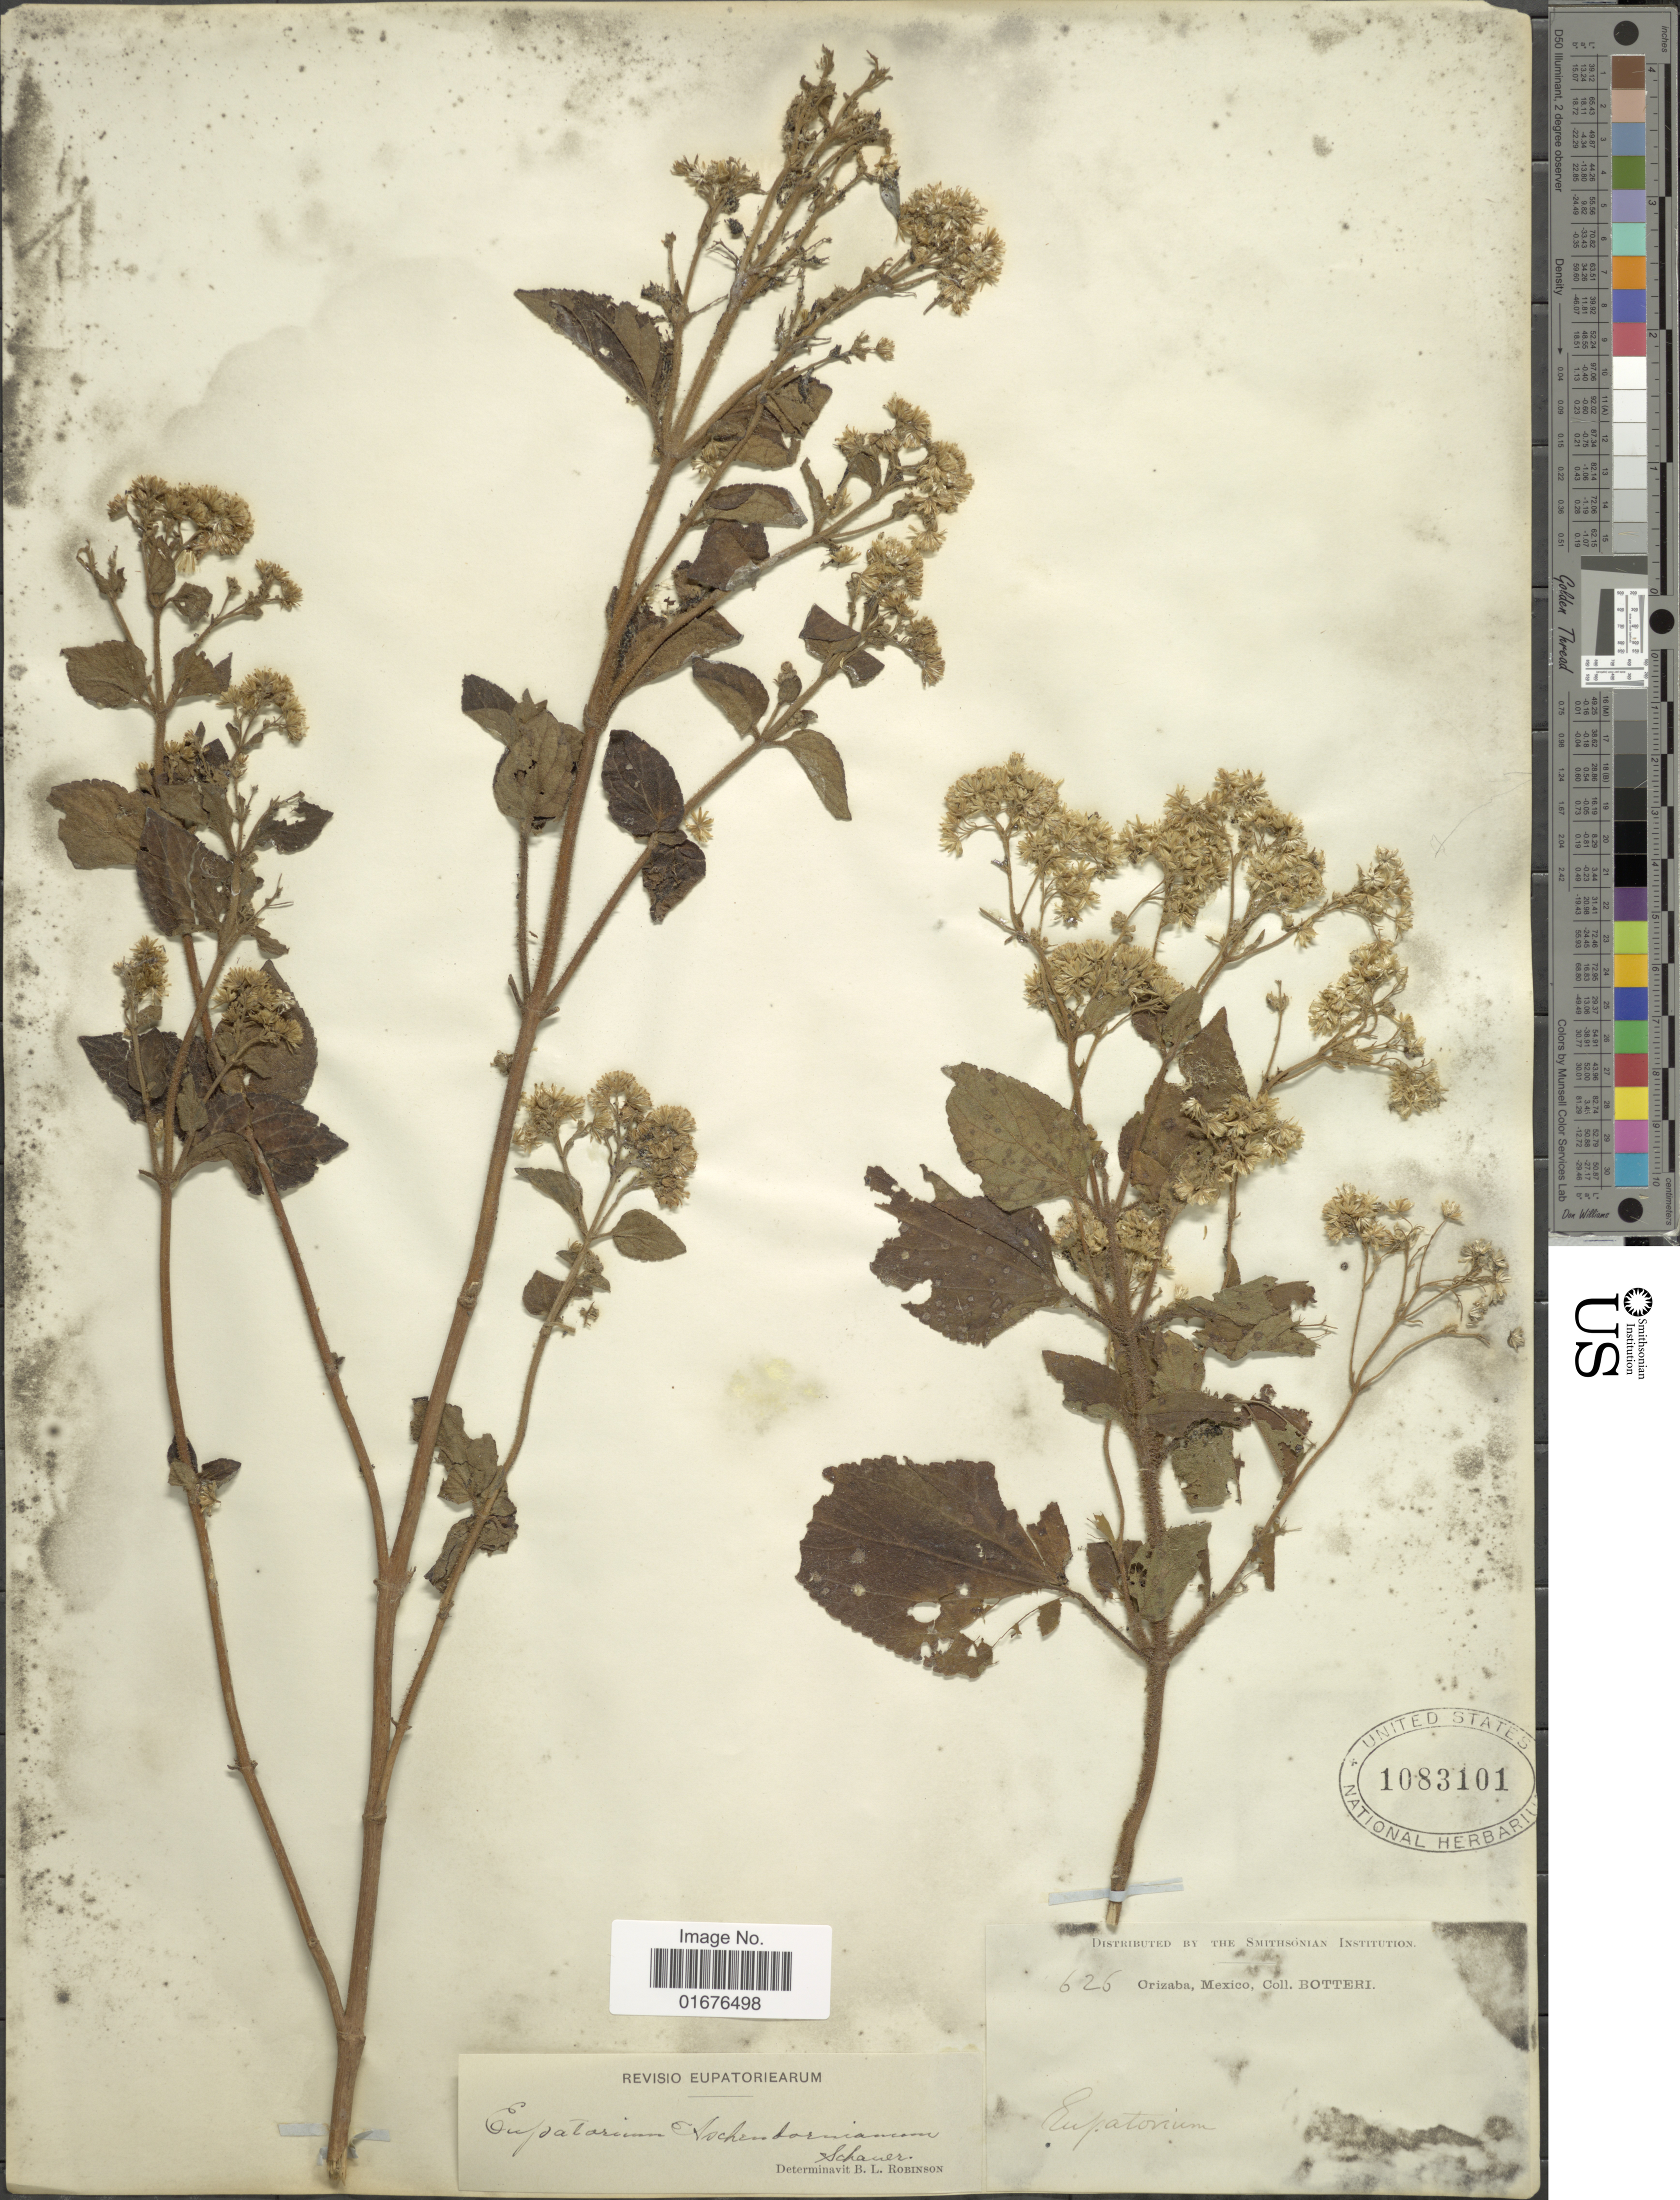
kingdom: Plantae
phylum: Tracheophyta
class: Magnoliopsida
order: Asterales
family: Asteraceae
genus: Ageratina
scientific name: Ageratina pichinchensis var. bustamenta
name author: (DC.) R.M. King & H. Rob.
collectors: M. Botteri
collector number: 626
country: Mexico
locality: Orizaba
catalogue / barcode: US 1083101